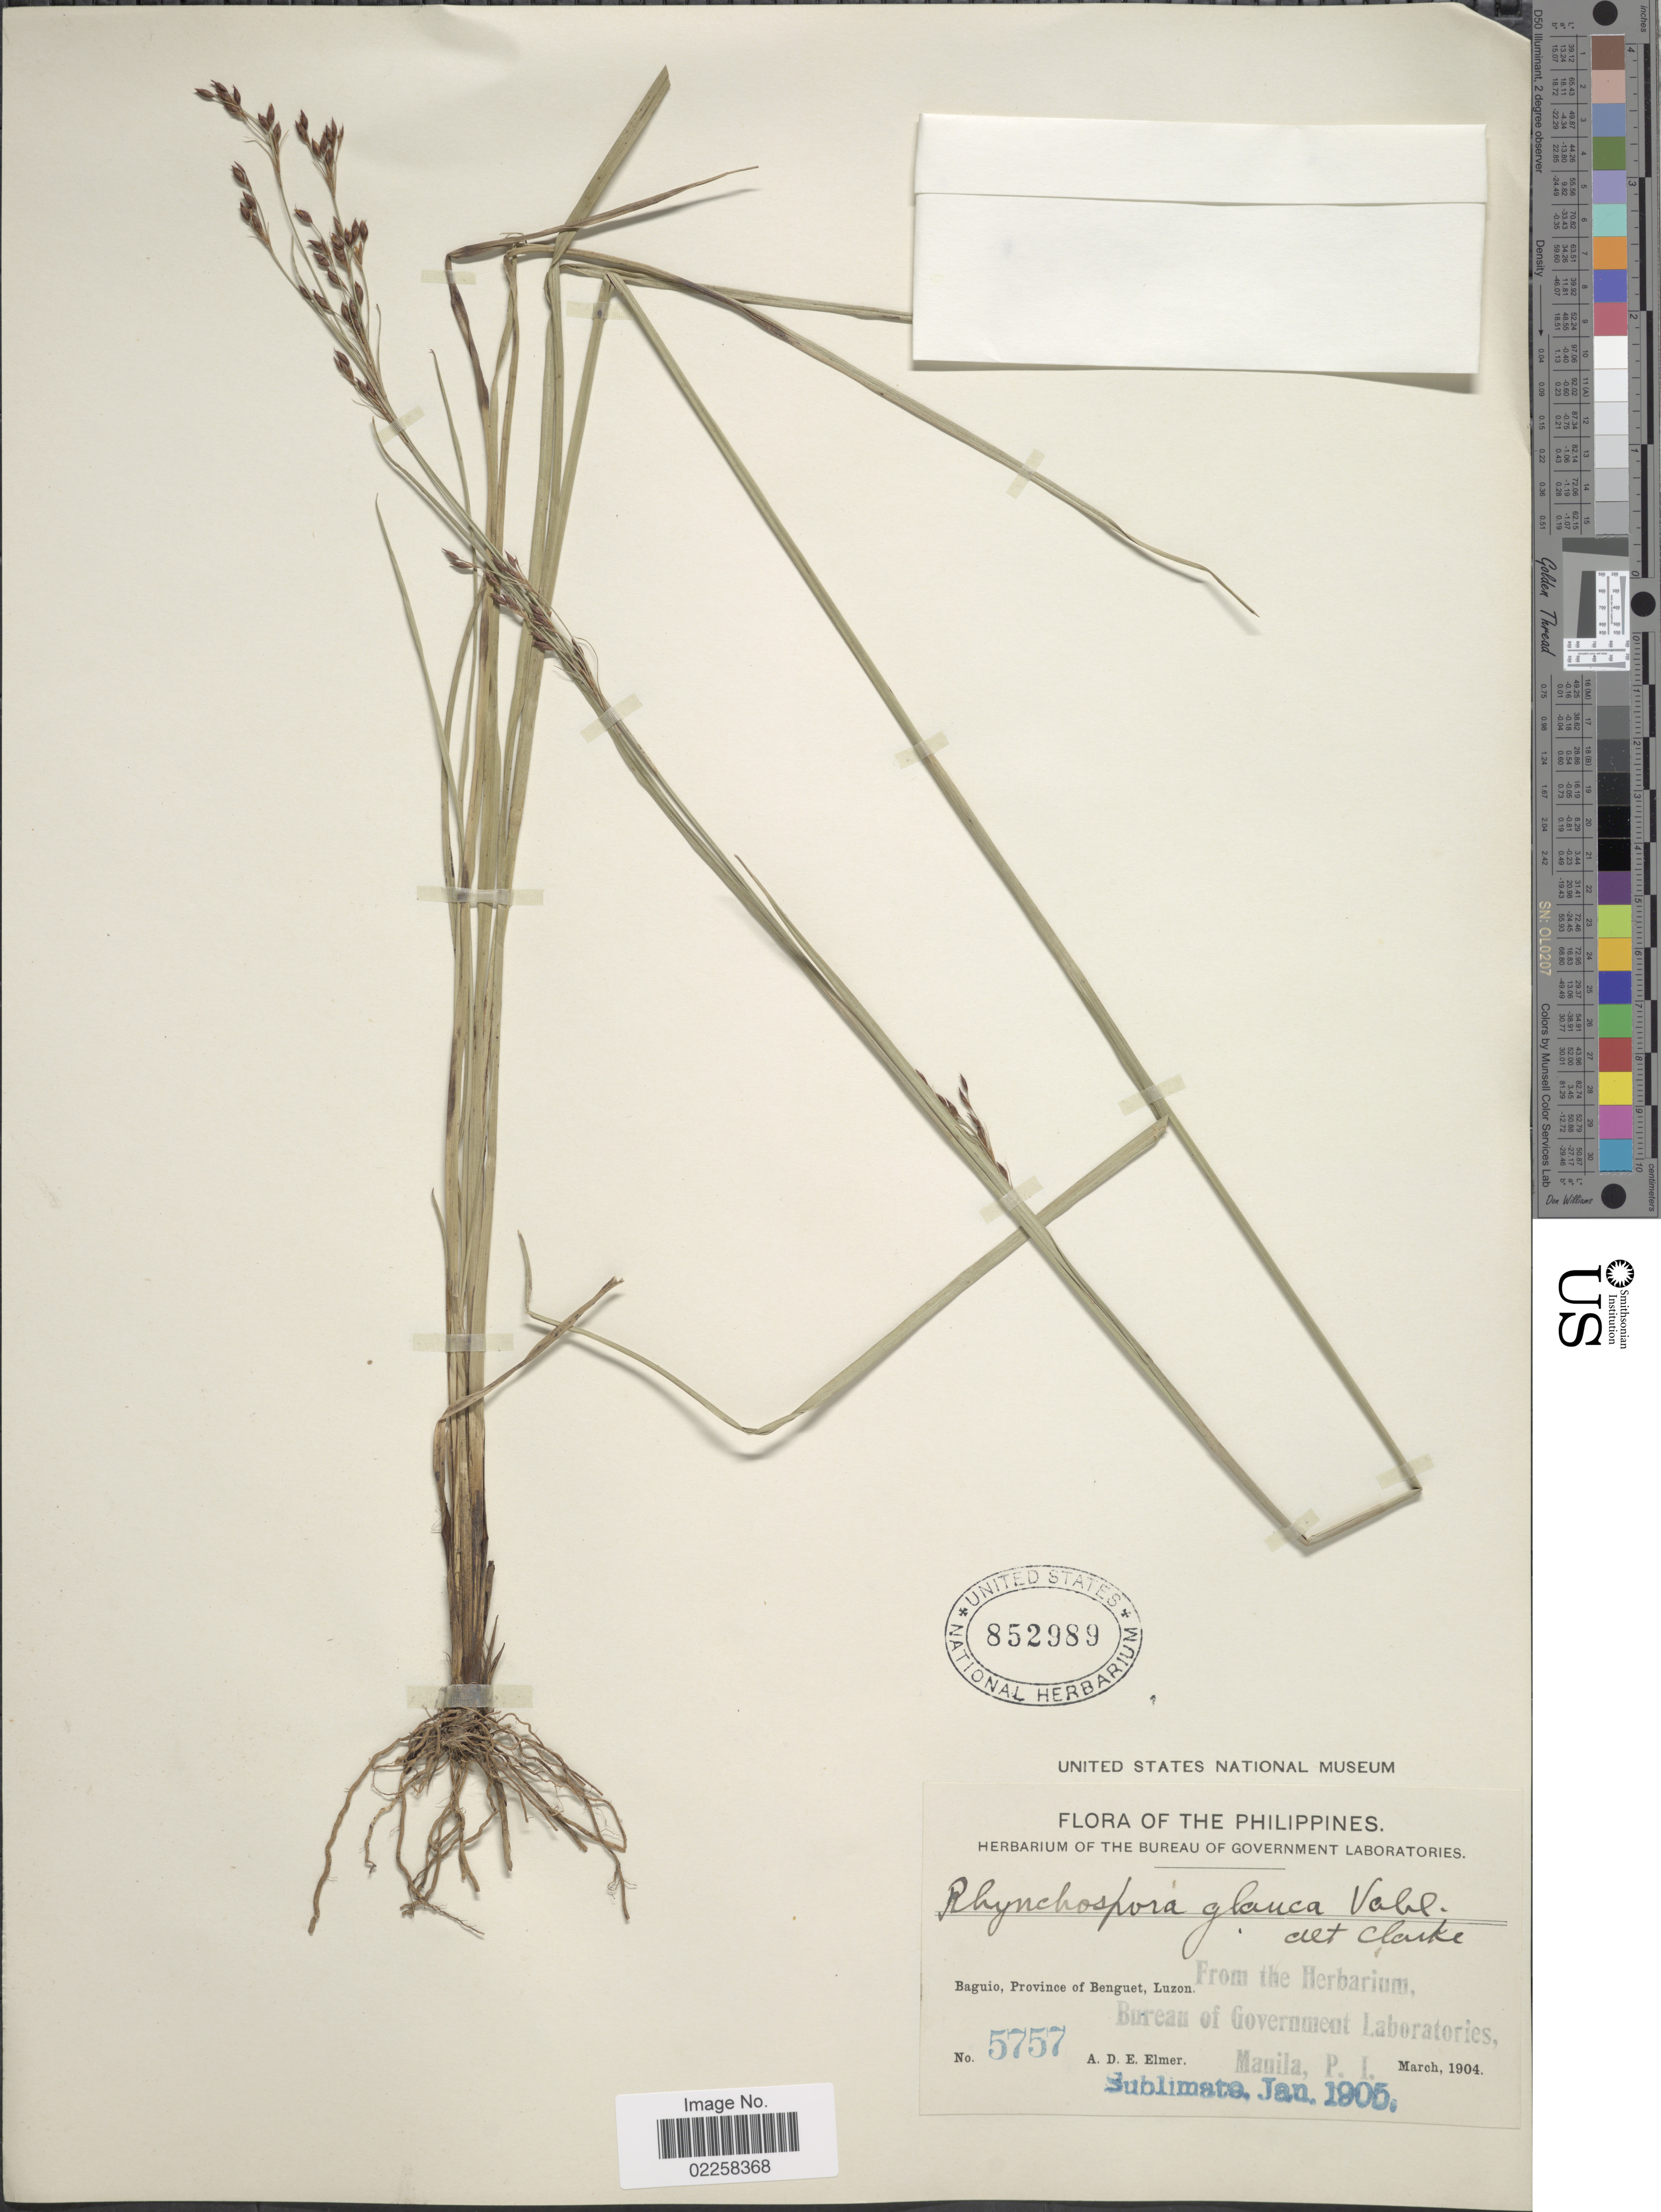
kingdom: Plantae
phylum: Tracheophyta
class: Liliopsida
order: Poales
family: Cyperaceae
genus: Rhynchospora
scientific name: Rhynchospora rugosa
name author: (Vahl) Gale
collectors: A. D. E. Elmer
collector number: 5757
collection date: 1904-03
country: Philippines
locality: Baguio, Province of Benguet, Luzon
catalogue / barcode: US 852989